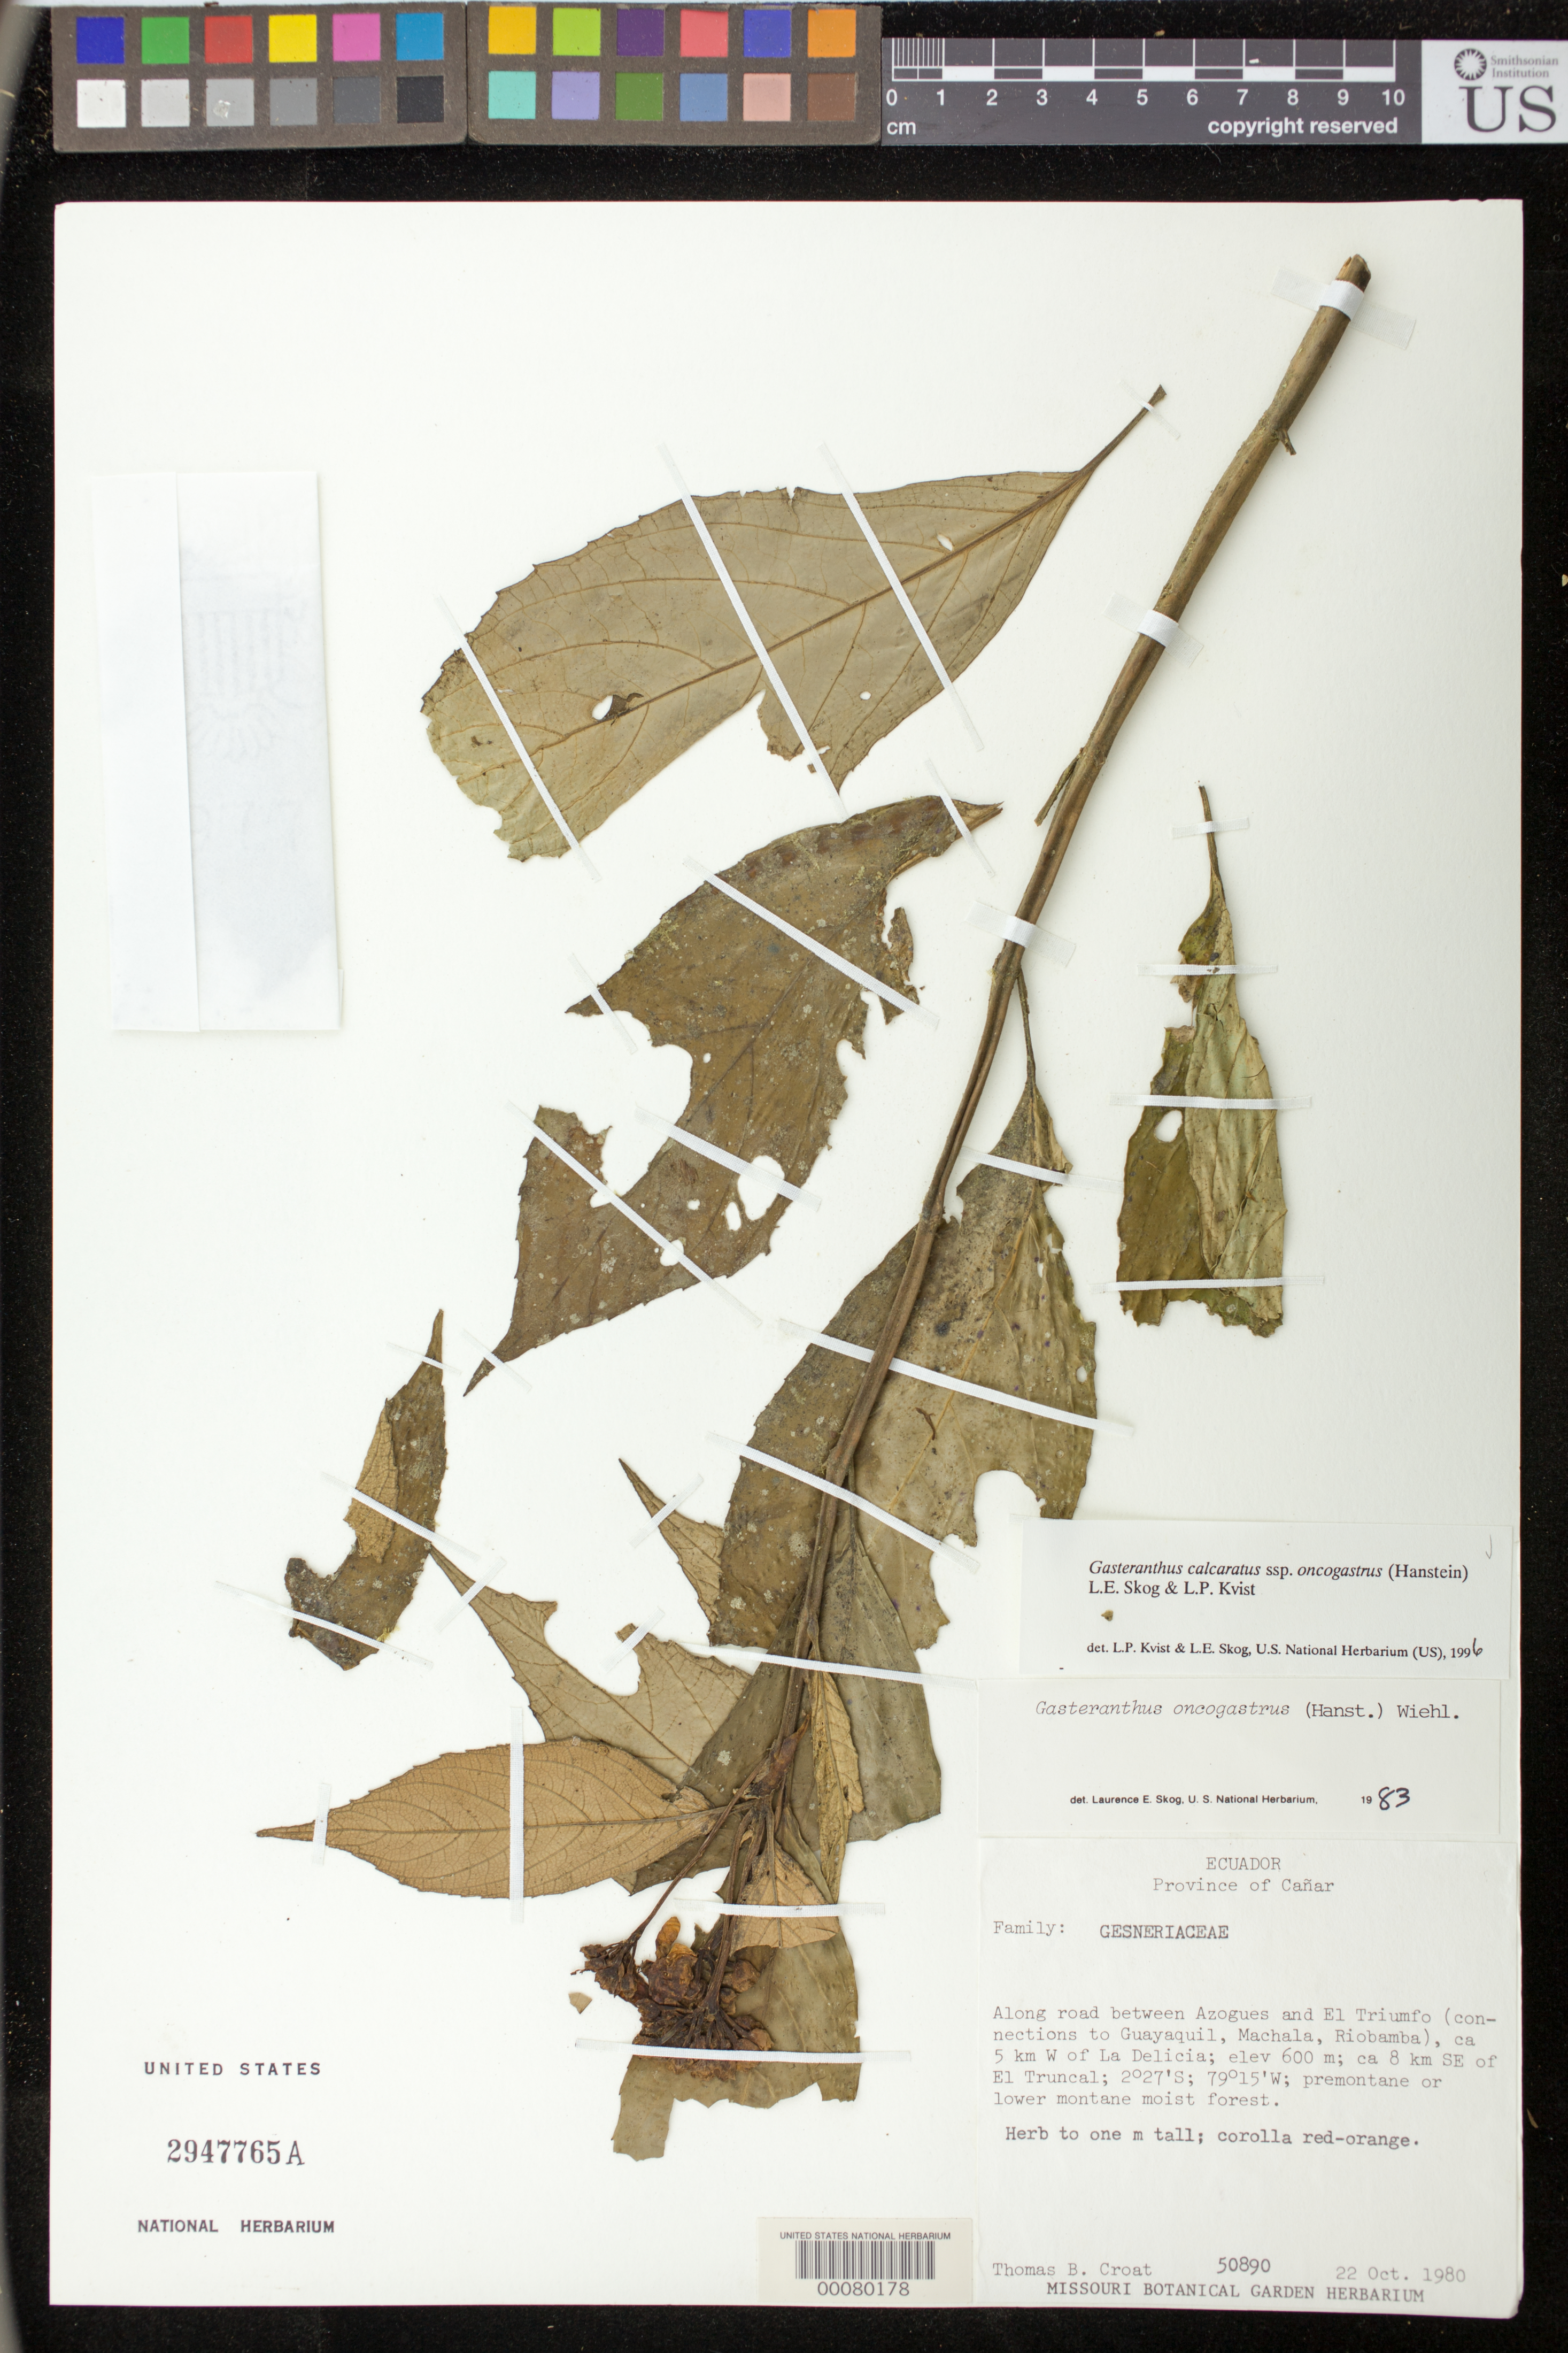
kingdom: Plantae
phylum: Tracheophyta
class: Magnoliopsida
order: Lamiales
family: Gesneriaceae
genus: Sinningia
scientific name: Sinningia incarnata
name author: (Aubl.) D.L. Denham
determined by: Skog, Laurence E.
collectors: T. B. Croat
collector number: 50890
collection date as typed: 22 Oct 1980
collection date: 1980-10-22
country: Ecuador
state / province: Cañar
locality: Along road between Azoques and El Triumfo (connections to Guayaquil, Machala, Riobamba), ca 5 km W of La Delicia, ca 8 km SE of El Truncal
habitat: Premontane or lower montane moist forest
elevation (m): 600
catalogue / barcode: US 2947765A